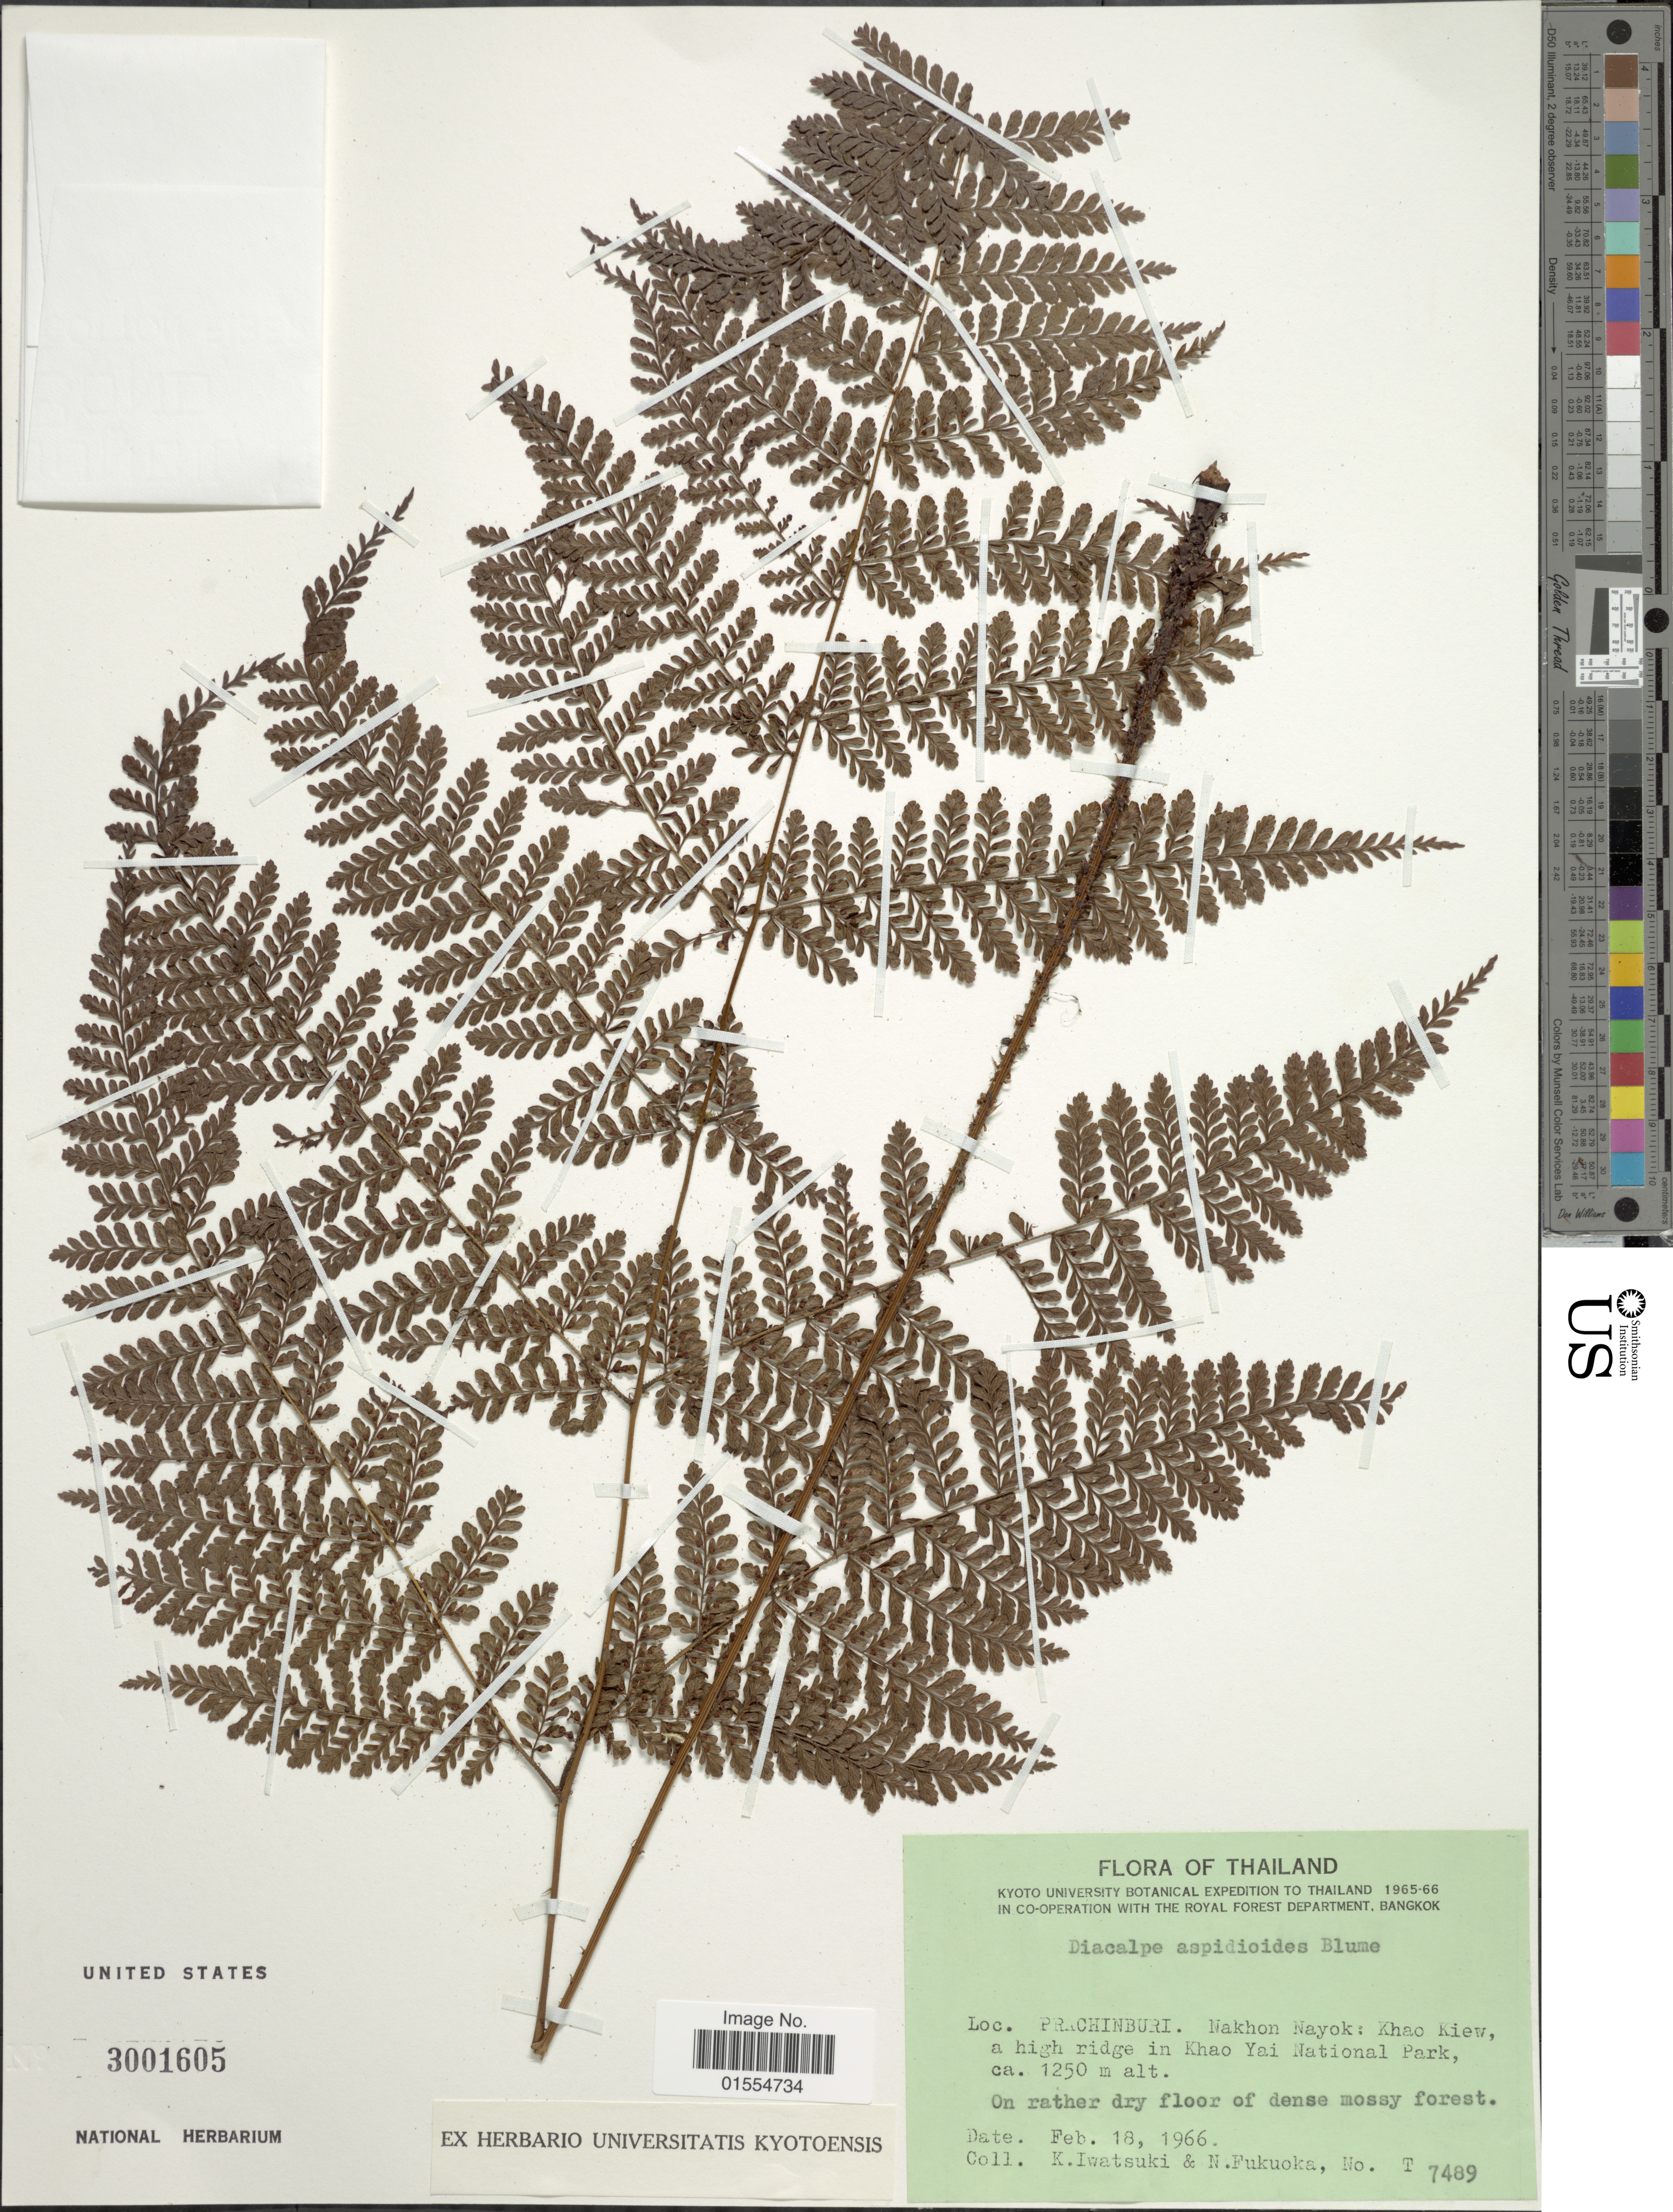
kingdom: Plantae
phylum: Tracheophyta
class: Polypodiopsida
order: Polypodiales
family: Dryopteridaceae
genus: Dryopteris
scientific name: Dryopteris pseudocaenopteris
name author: (Kunze) Li Bing Zhang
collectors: K. Iwatsuki & N. Fukuoka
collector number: T7489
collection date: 1966-02-18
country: Thailand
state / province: Prachin Buri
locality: Thailand, Prachinburi, Nakhon Nayok: khao Kiew, a high ridge in Khao Yai National Park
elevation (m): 1250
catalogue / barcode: US 3001605